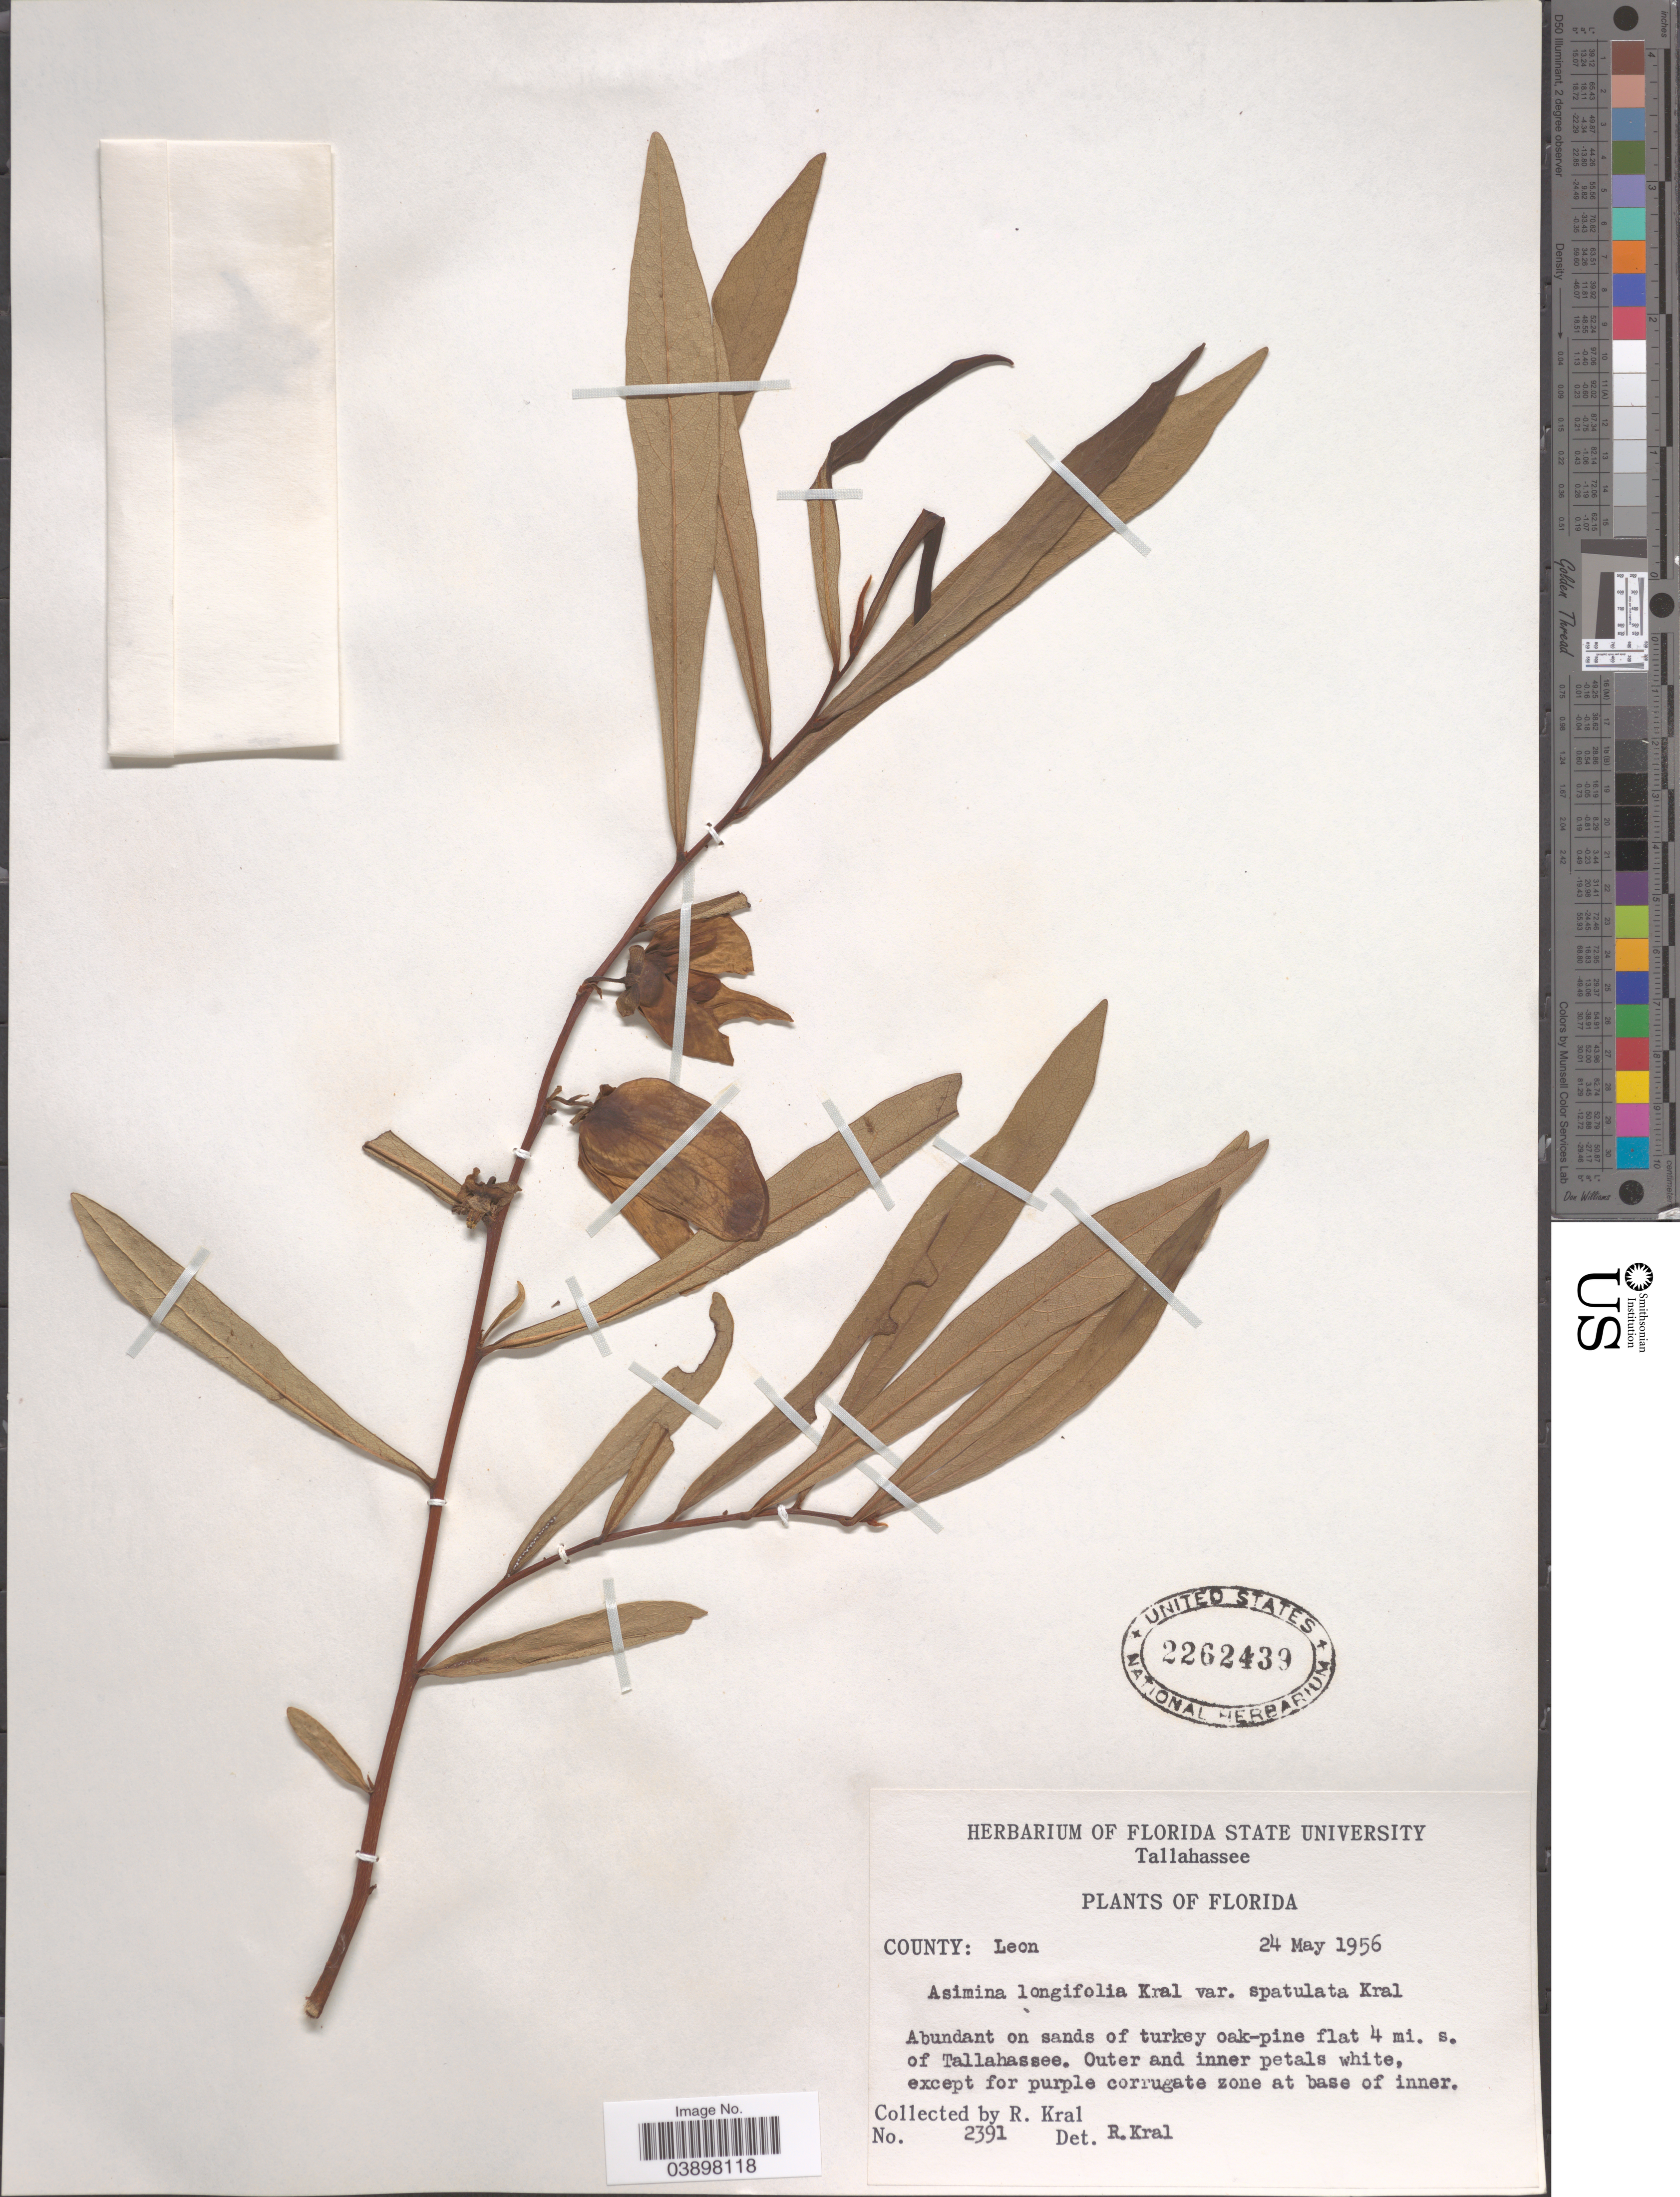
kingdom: Plantae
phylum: Tracheophyta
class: Magnoliopsida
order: Magnoliales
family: Annonaceae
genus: Asimina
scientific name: Asimina longifolia var. spatulata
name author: Kral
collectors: R. Kral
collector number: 2391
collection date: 1956-05-24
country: United States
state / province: Florida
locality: County: Leon. 4 mi. s. of Tallahassee.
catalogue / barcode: US 2262439